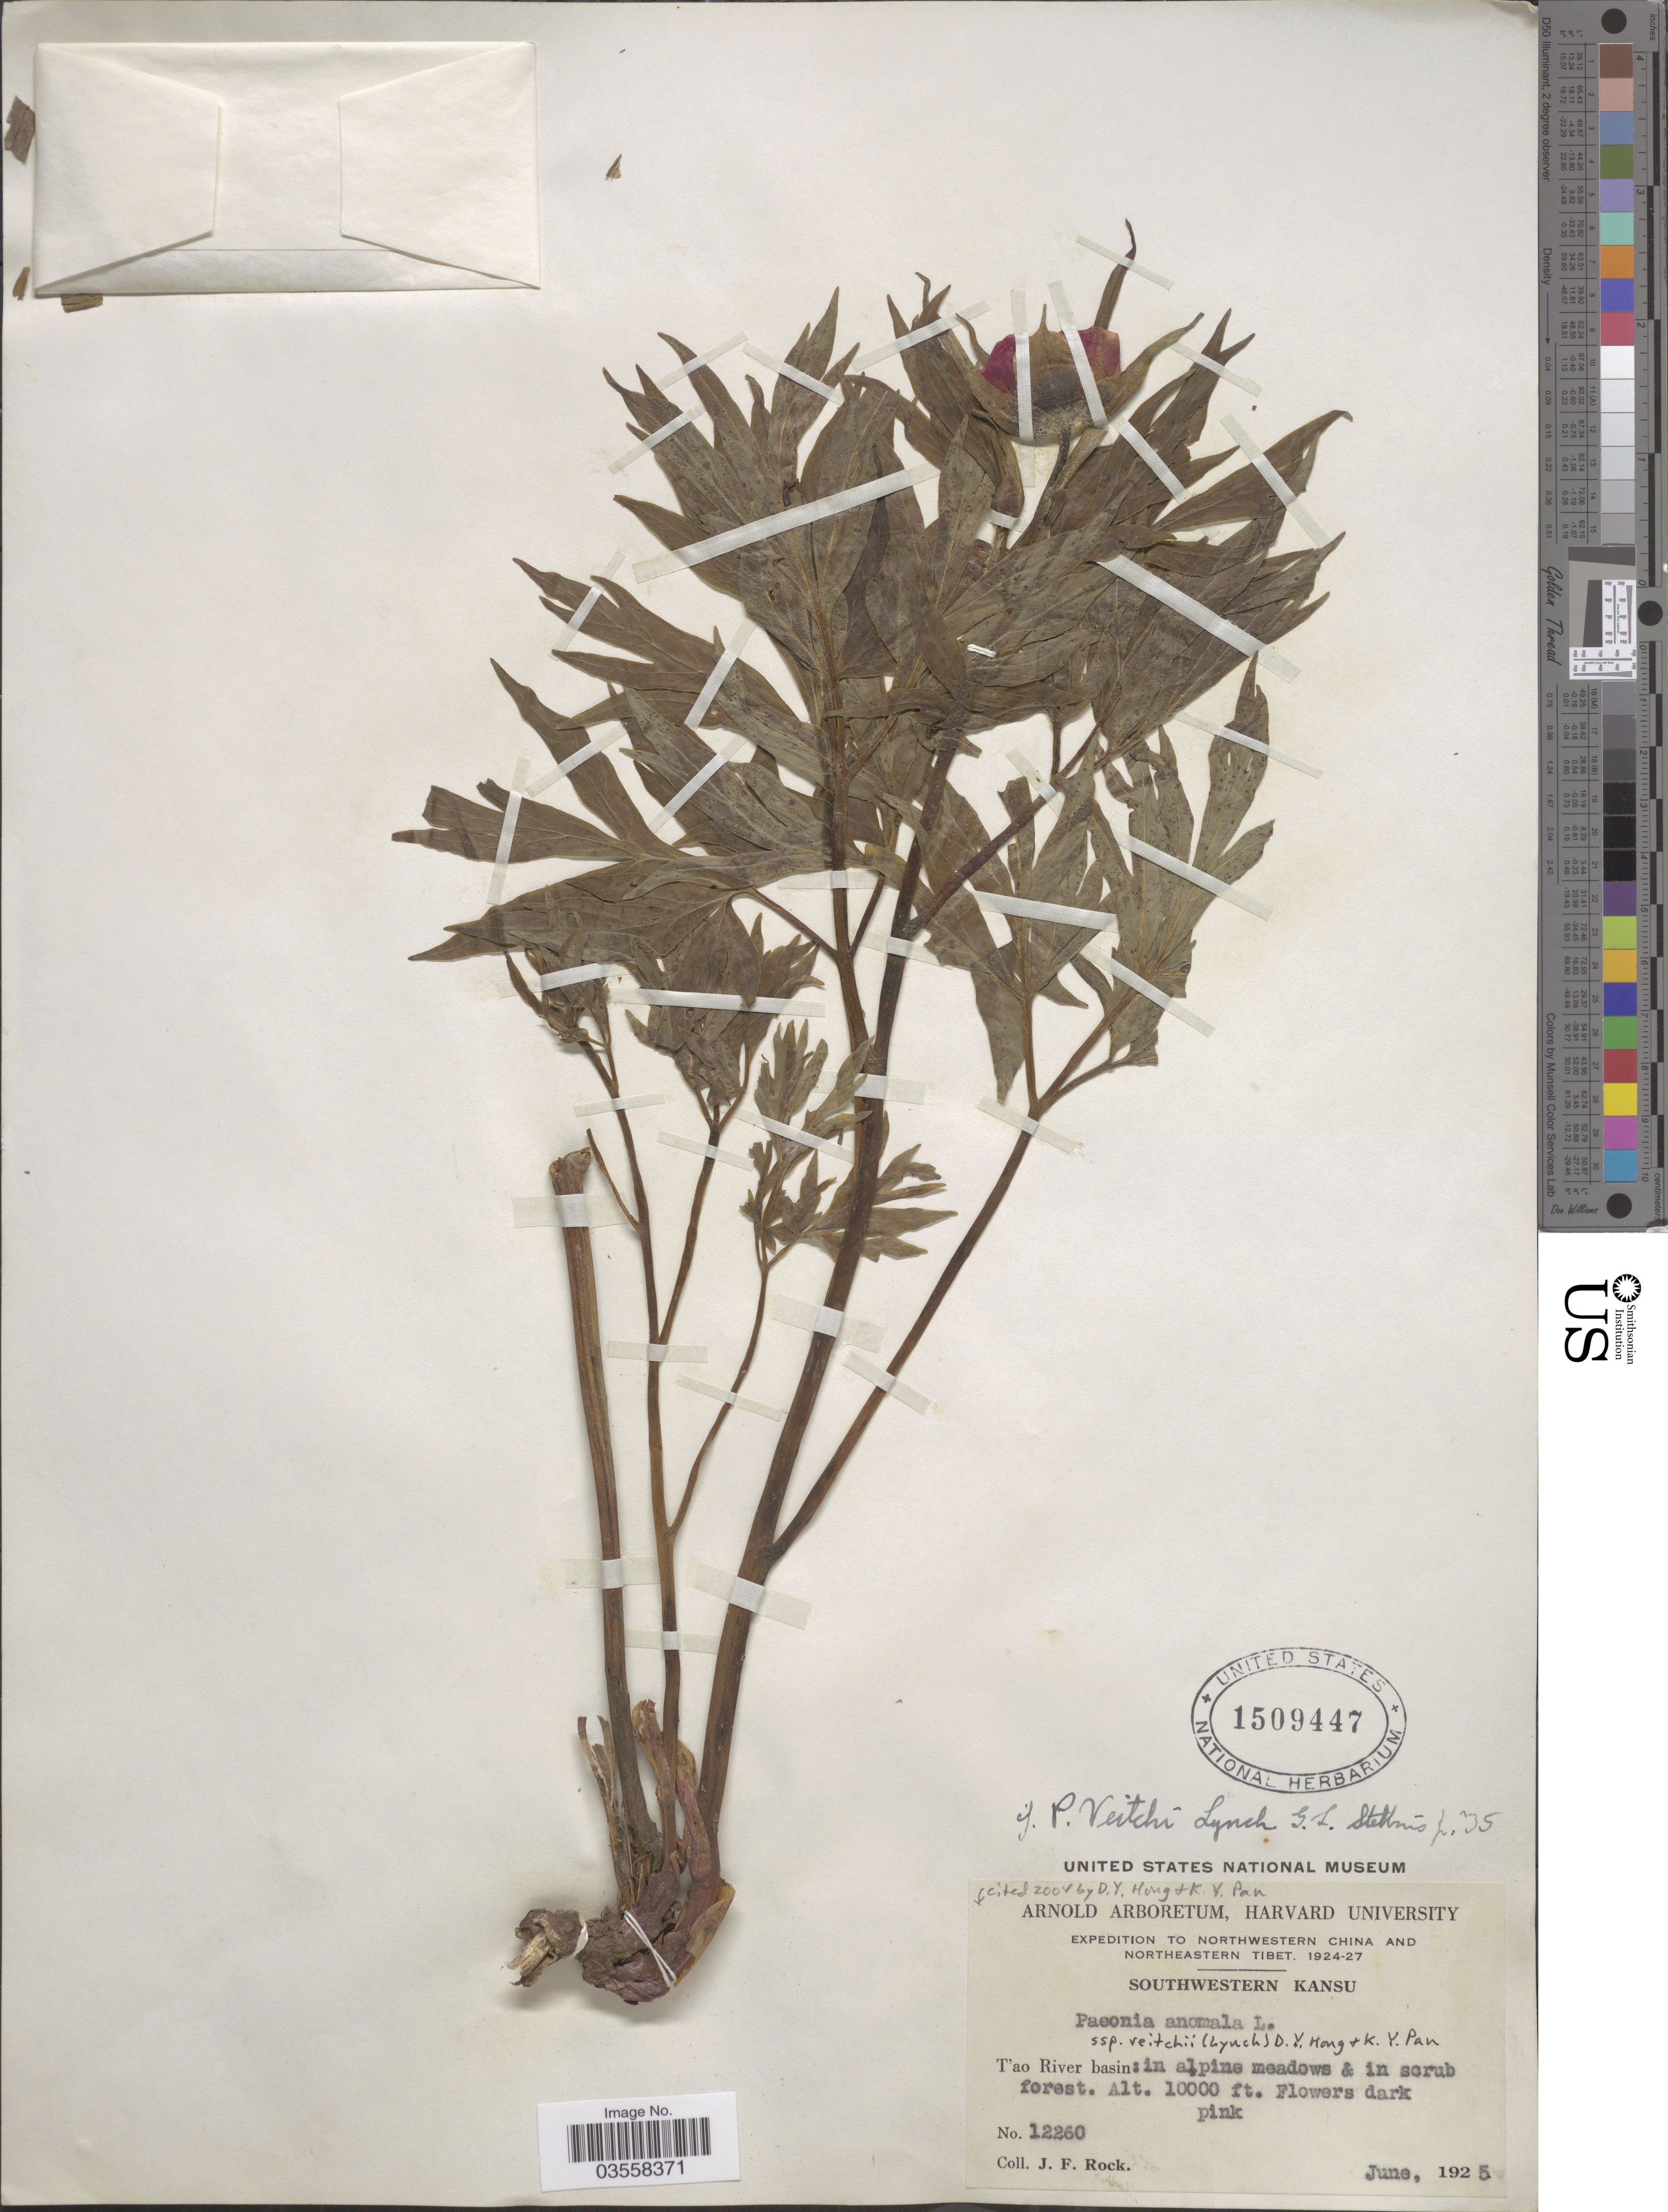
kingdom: Plantae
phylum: Tracheophyta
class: Magnoliopsida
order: Saxifragales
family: Paeoniaceae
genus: Paeonia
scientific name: Paeonia anomala subsp. veitchii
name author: (Lynch) D.Y. Hong & K.Y. Pan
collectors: J. Rock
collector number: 12260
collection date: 1925-06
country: China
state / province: Gansu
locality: Northwestern China and Northeastern Tibet [unsure placement] Southwestern Kansu. T'ao River basin.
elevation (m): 3048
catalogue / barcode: US 1509447